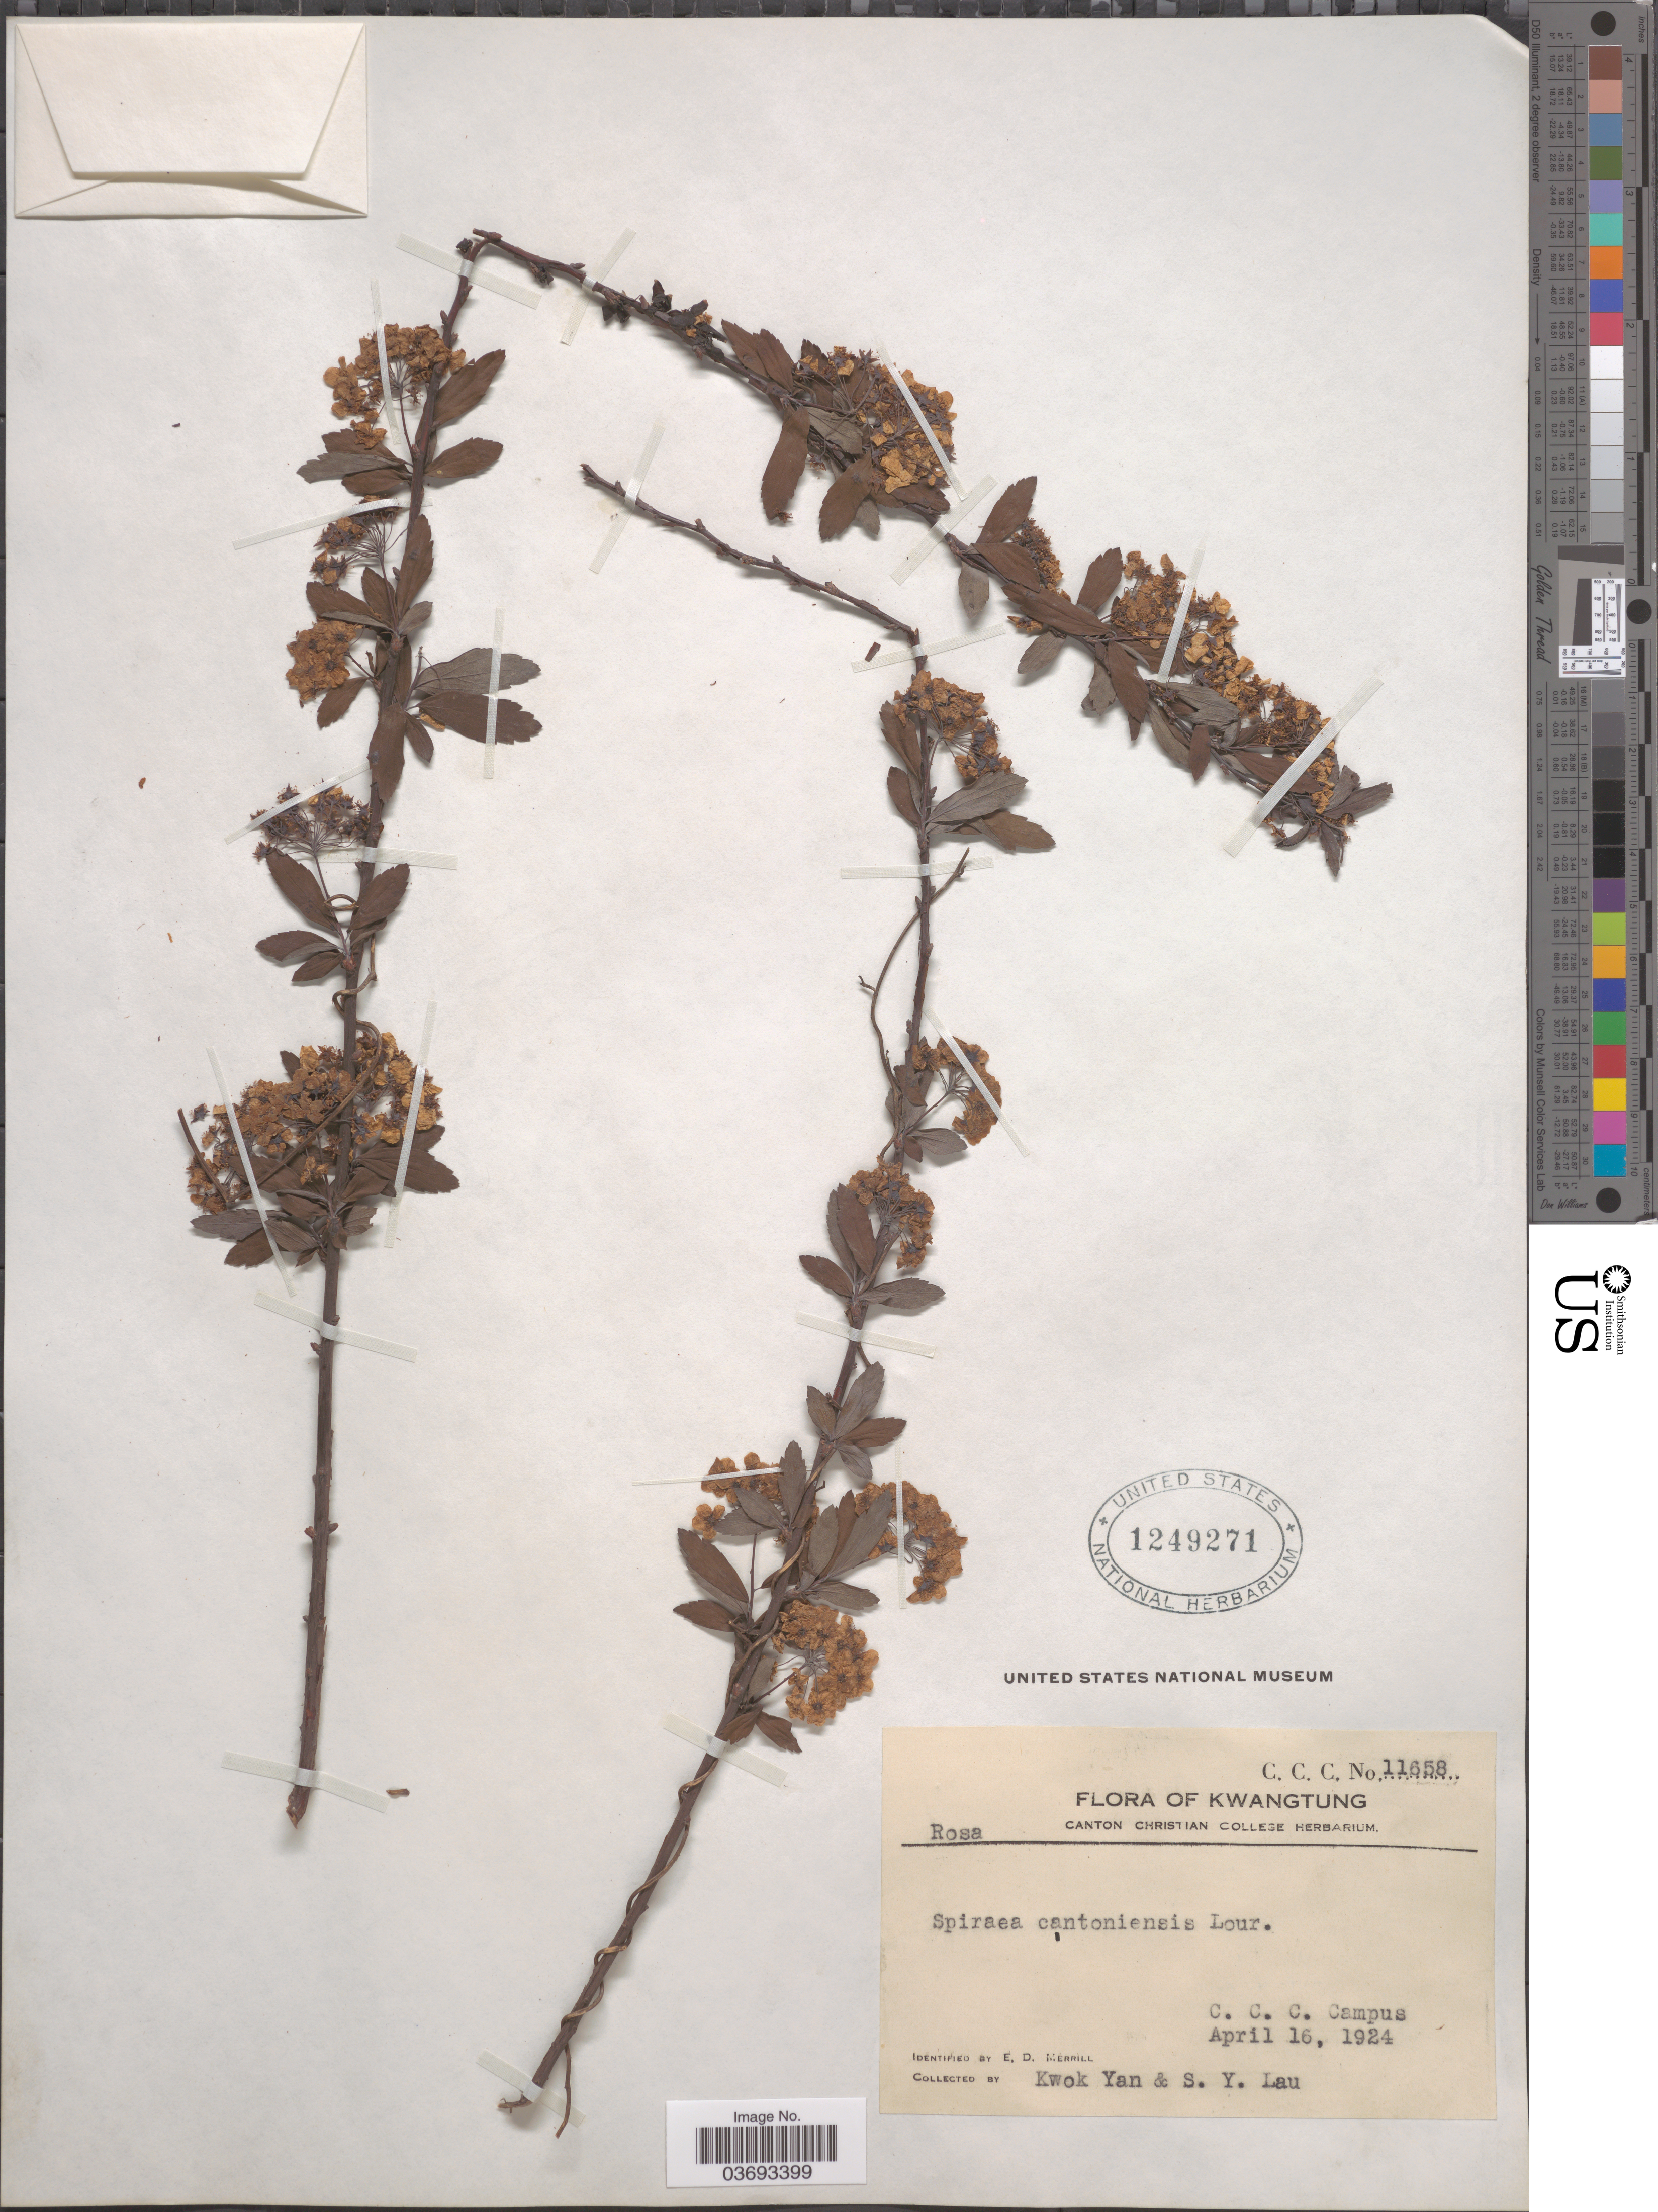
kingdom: Plantae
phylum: Tracheophyta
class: Magnoliopsida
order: Rosales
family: Rosaceae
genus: Spiraea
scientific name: Spiraea cantoniensis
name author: Lour.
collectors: K. Yan & S. Y. Lau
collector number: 11658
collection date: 1924-04-16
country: China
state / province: Guangdong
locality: Kwangtung. C. C. C. Campus.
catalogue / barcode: US 1249271